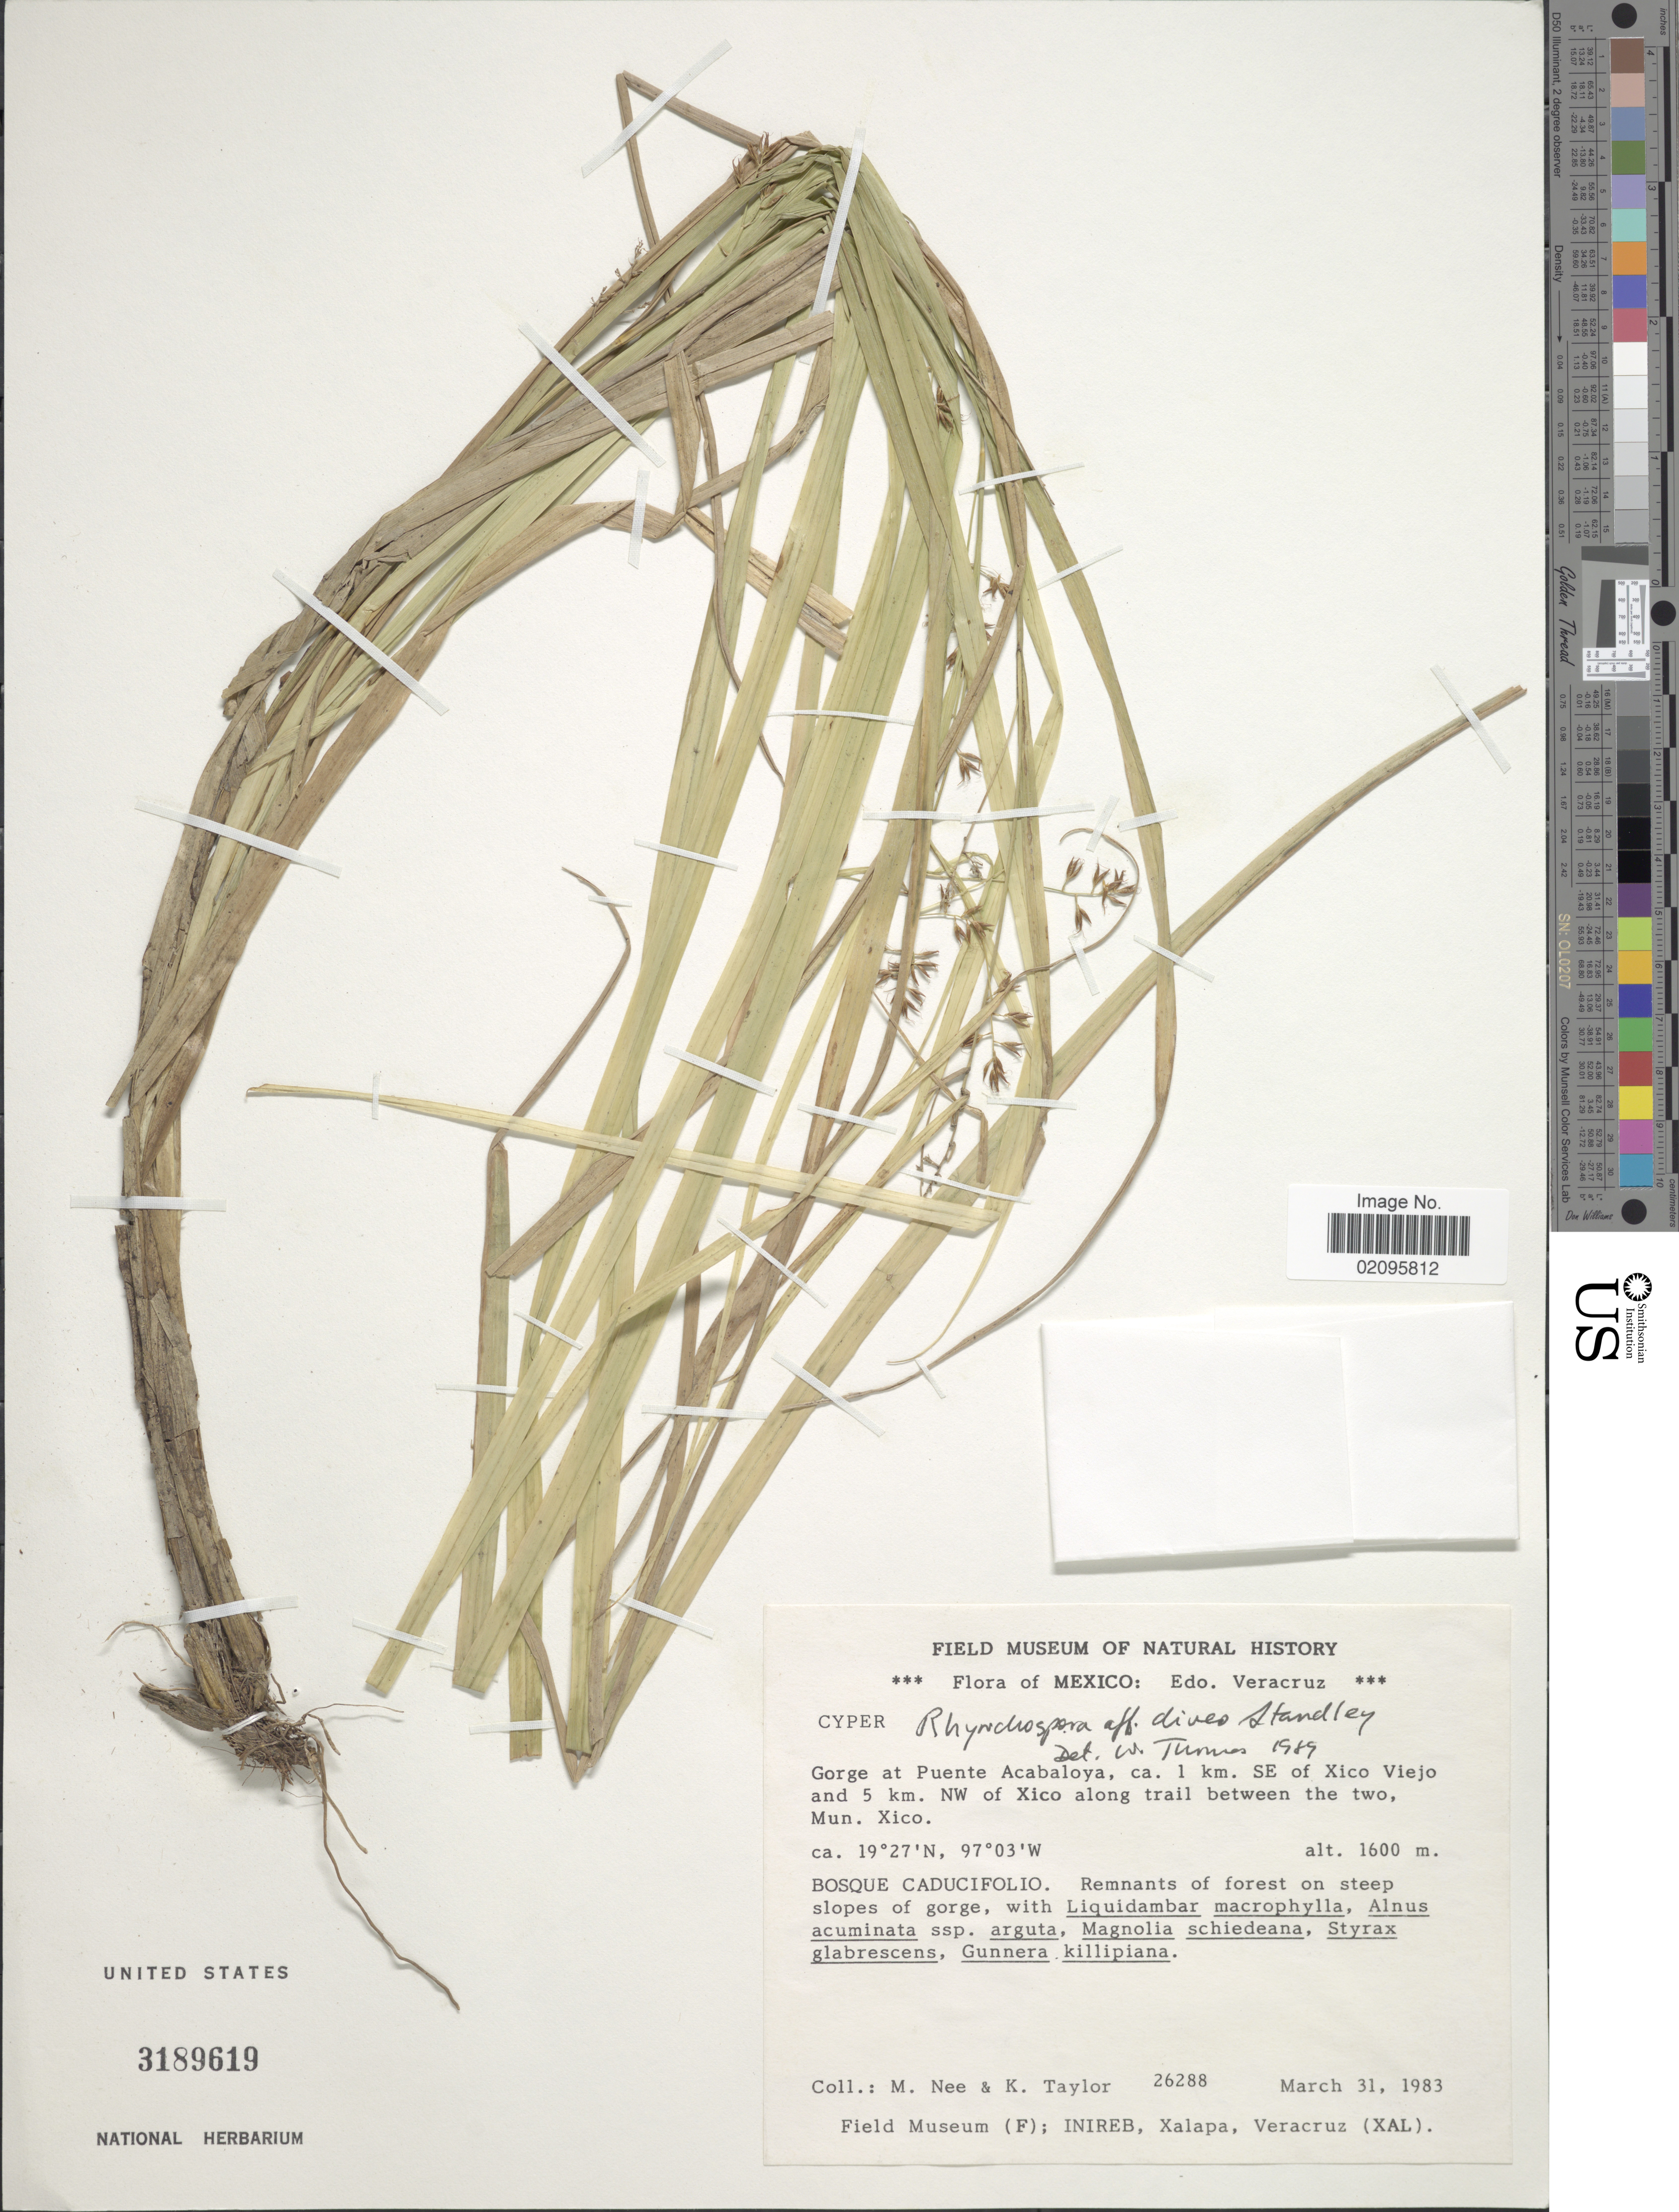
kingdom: Plantae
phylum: Tracheophyta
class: Liliopsida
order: Poales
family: Cyperaceae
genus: Rhynchospora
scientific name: Rhynchospora dives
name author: Standl.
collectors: M. Nee & K. Taylor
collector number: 26288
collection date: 1983-03-31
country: Mexico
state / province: Veracruz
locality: Gorge at Puente Acabaloya, ca. 1 km. SE of Xico Viejo and 5 km. NW of Xico along trail between the two, Mun. Xico, remnants of forest on steep slopes of gorge.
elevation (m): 1600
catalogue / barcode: US 3189619